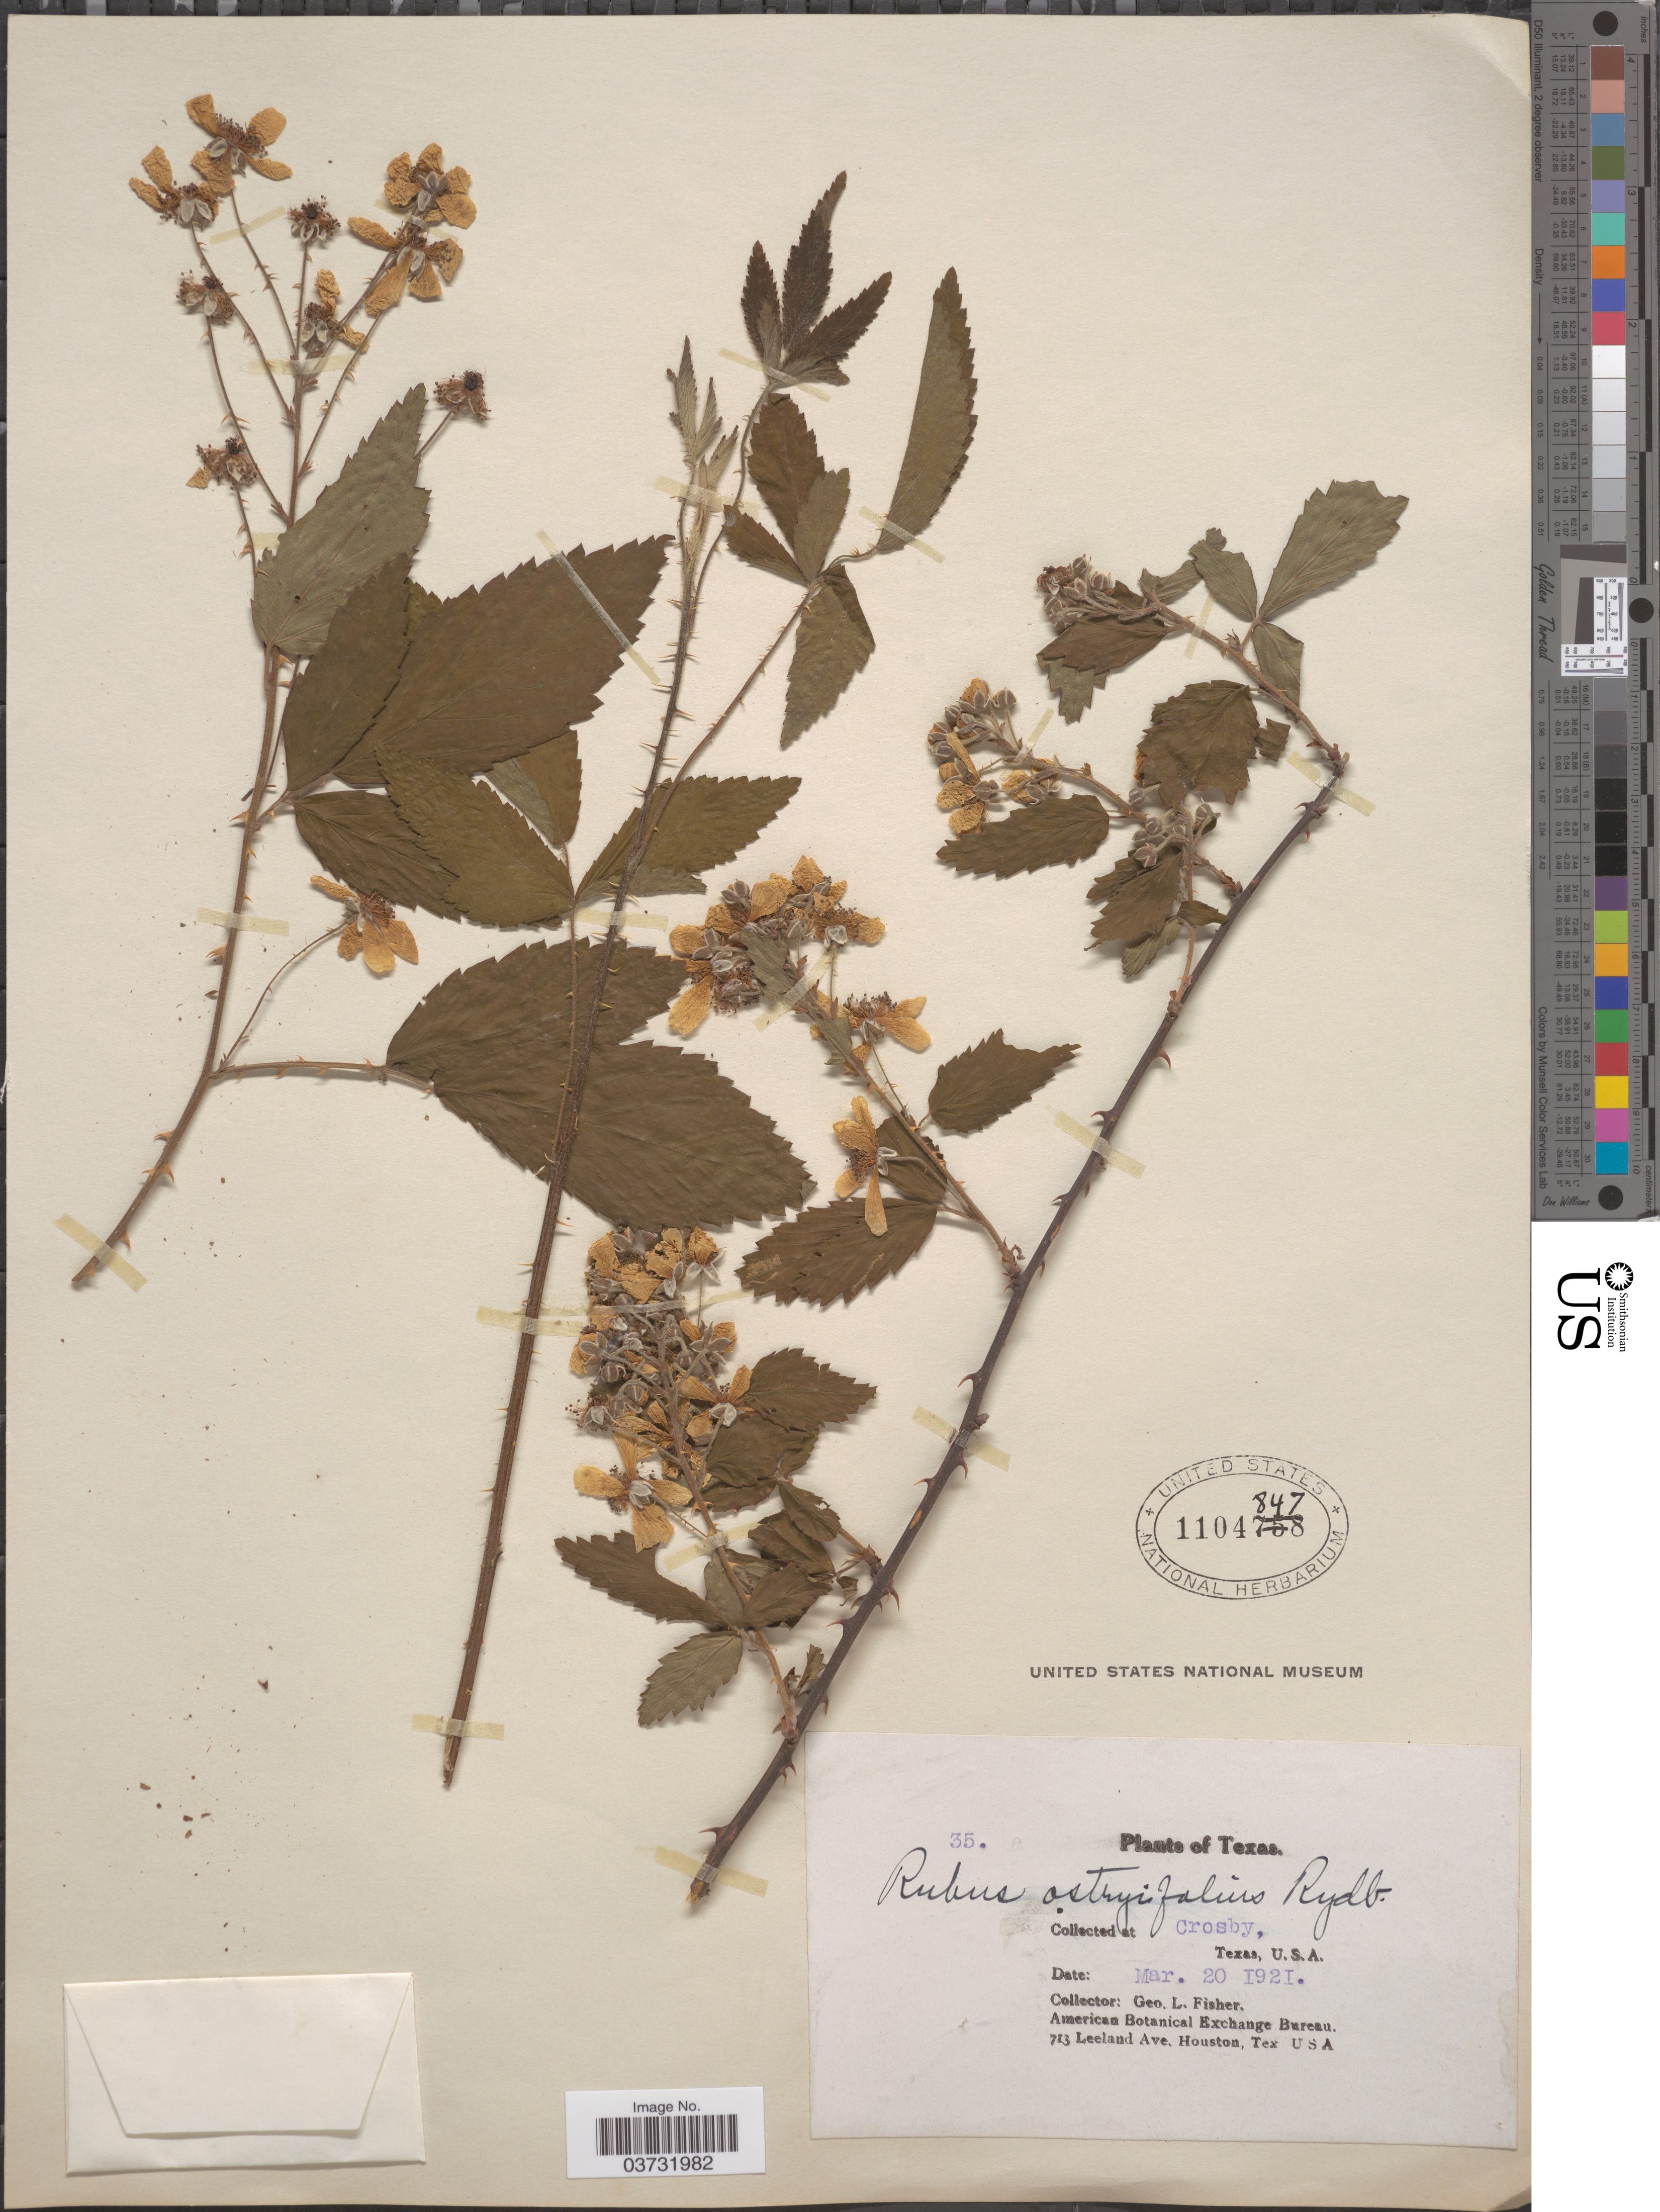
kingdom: Plantae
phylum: Tracheophyta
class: Magnoliopsida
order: Rosales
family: Rosaceae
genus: Rubus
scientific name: Rubus ostryifolius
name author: Rydb.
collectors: G. L. Fisher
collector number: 35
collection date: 1921-03-20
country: United States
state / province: Texas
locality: Crosby.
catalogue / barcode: US 1104847